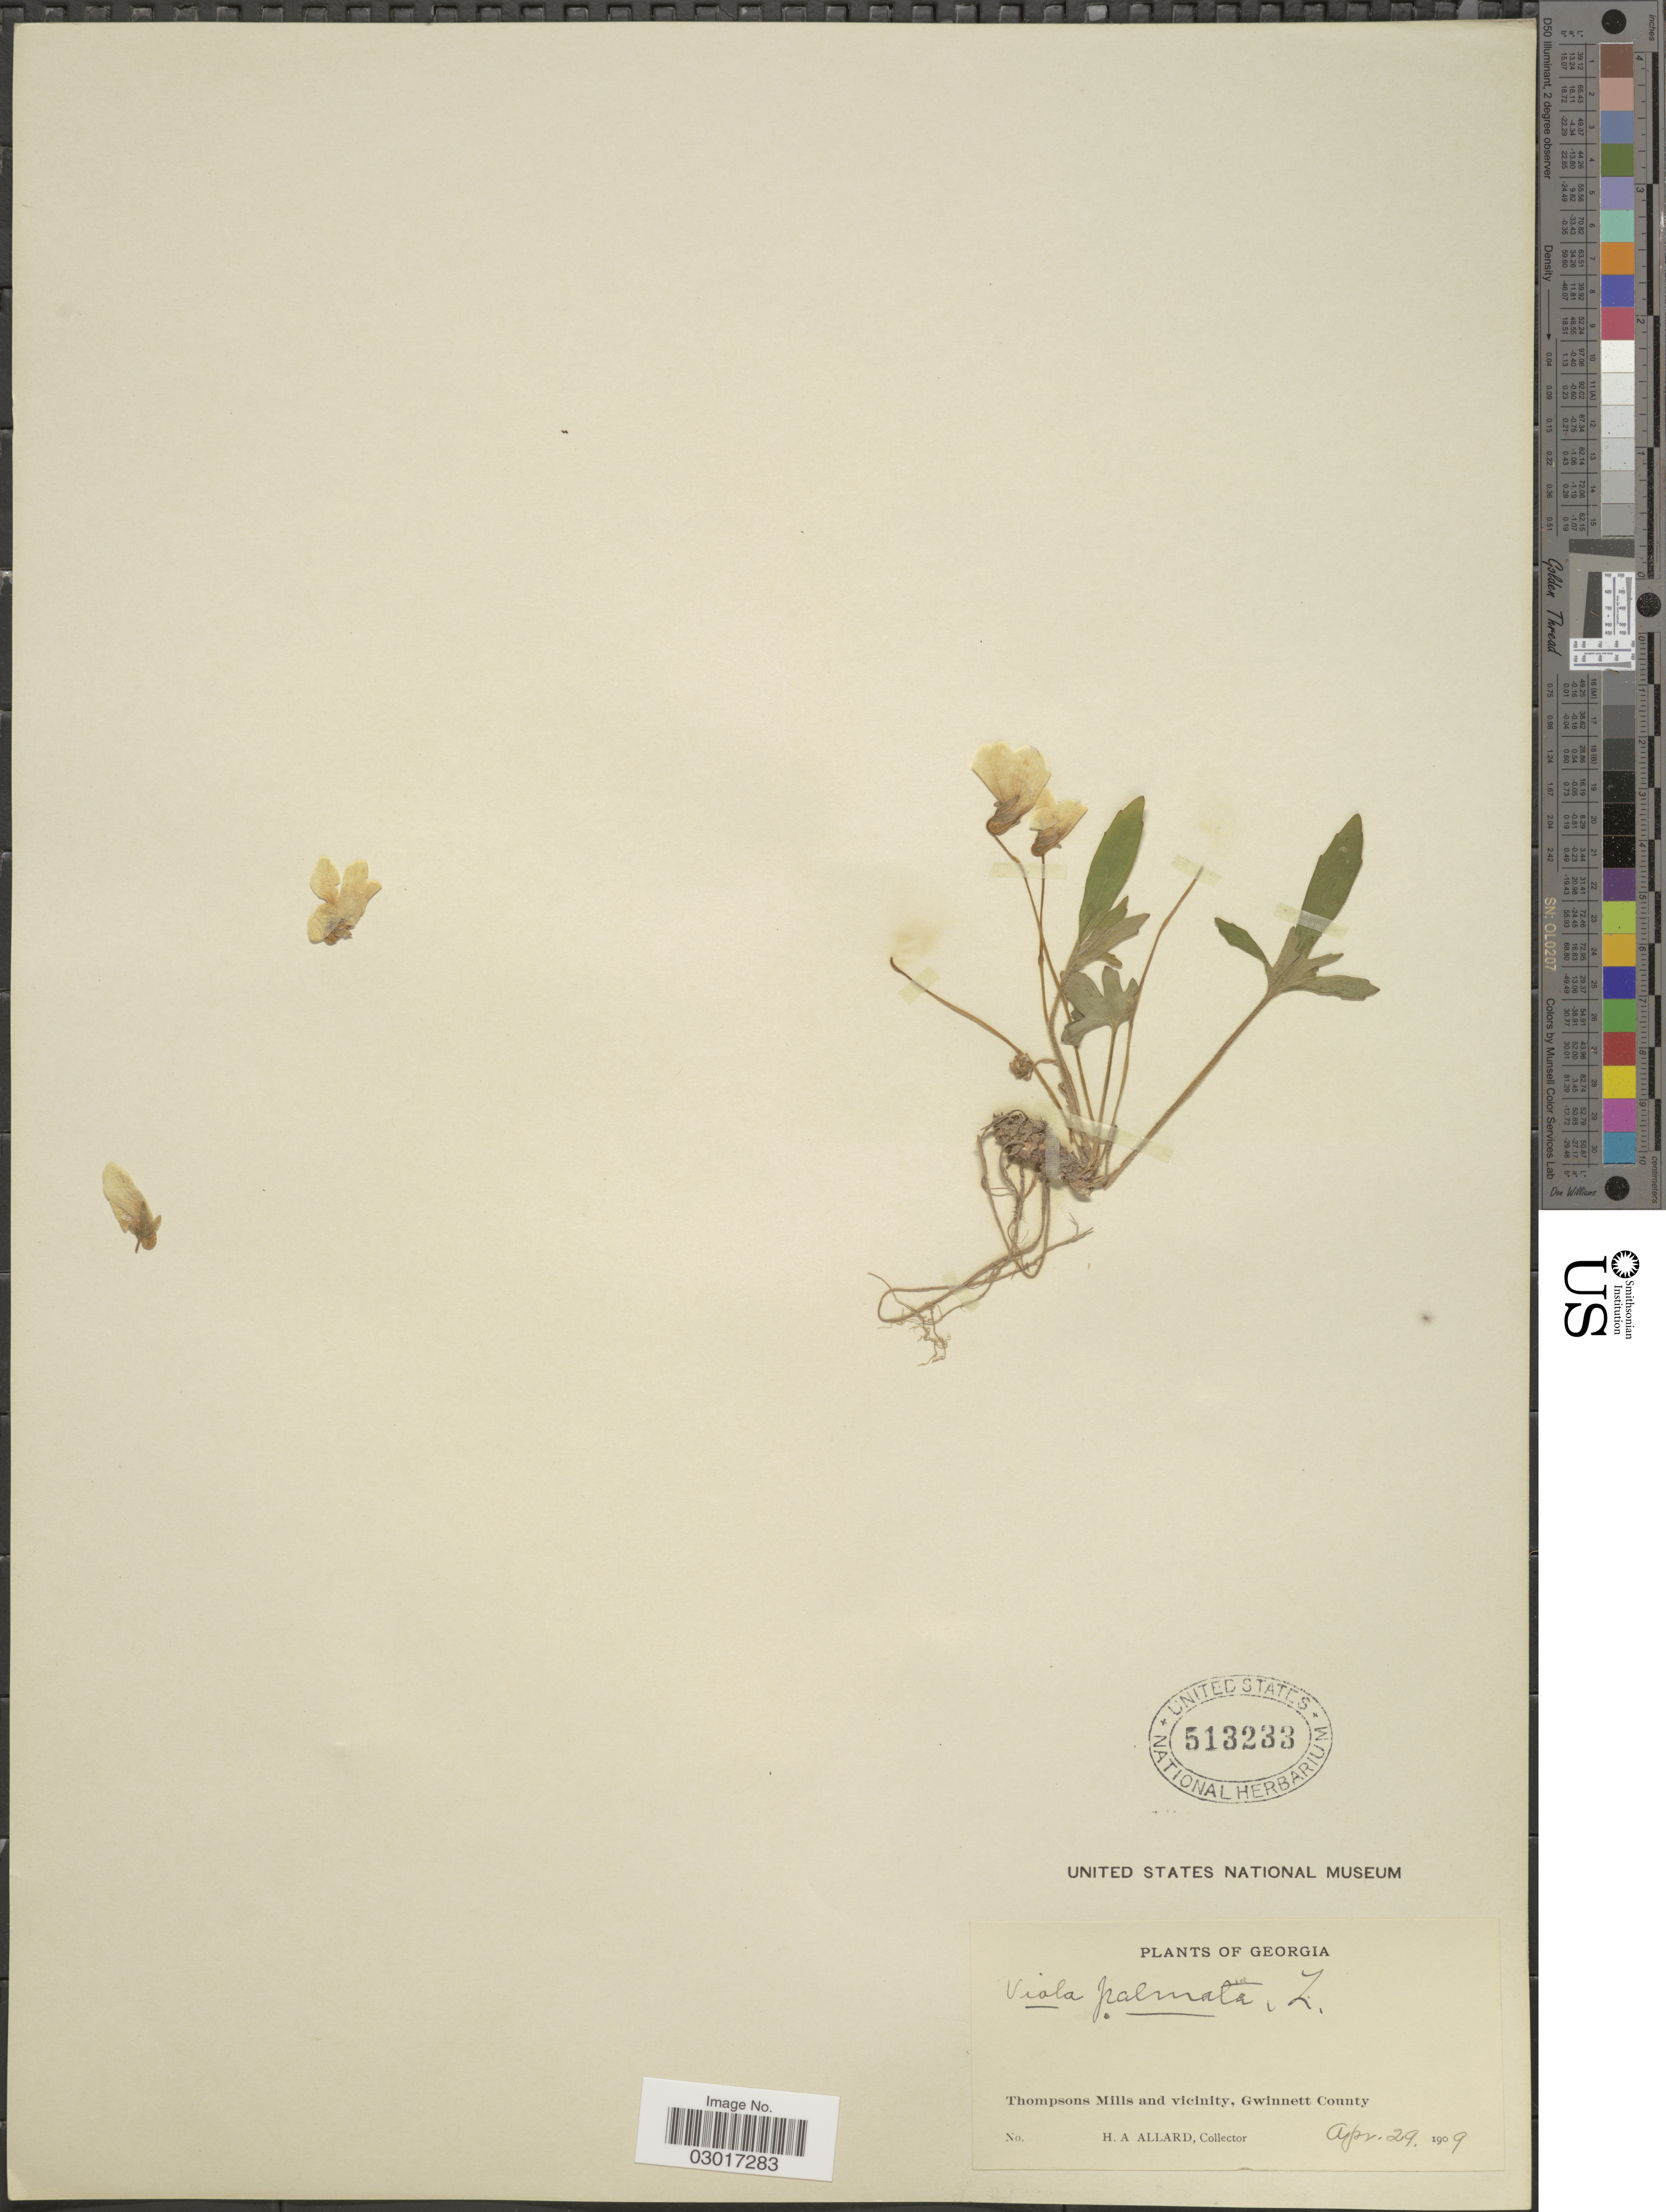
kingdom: Plantae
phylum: Tracheophyta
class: Magnoliopsida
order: Malpighiales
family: Violaceae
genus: Viola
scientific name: Viola triloba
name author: Schwein.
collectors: H. A. Allard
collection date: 1909-04-29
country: United States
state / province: Georgia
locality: Thompsons Mills and vicinity, Gwinnett County.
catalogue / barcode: US 513233